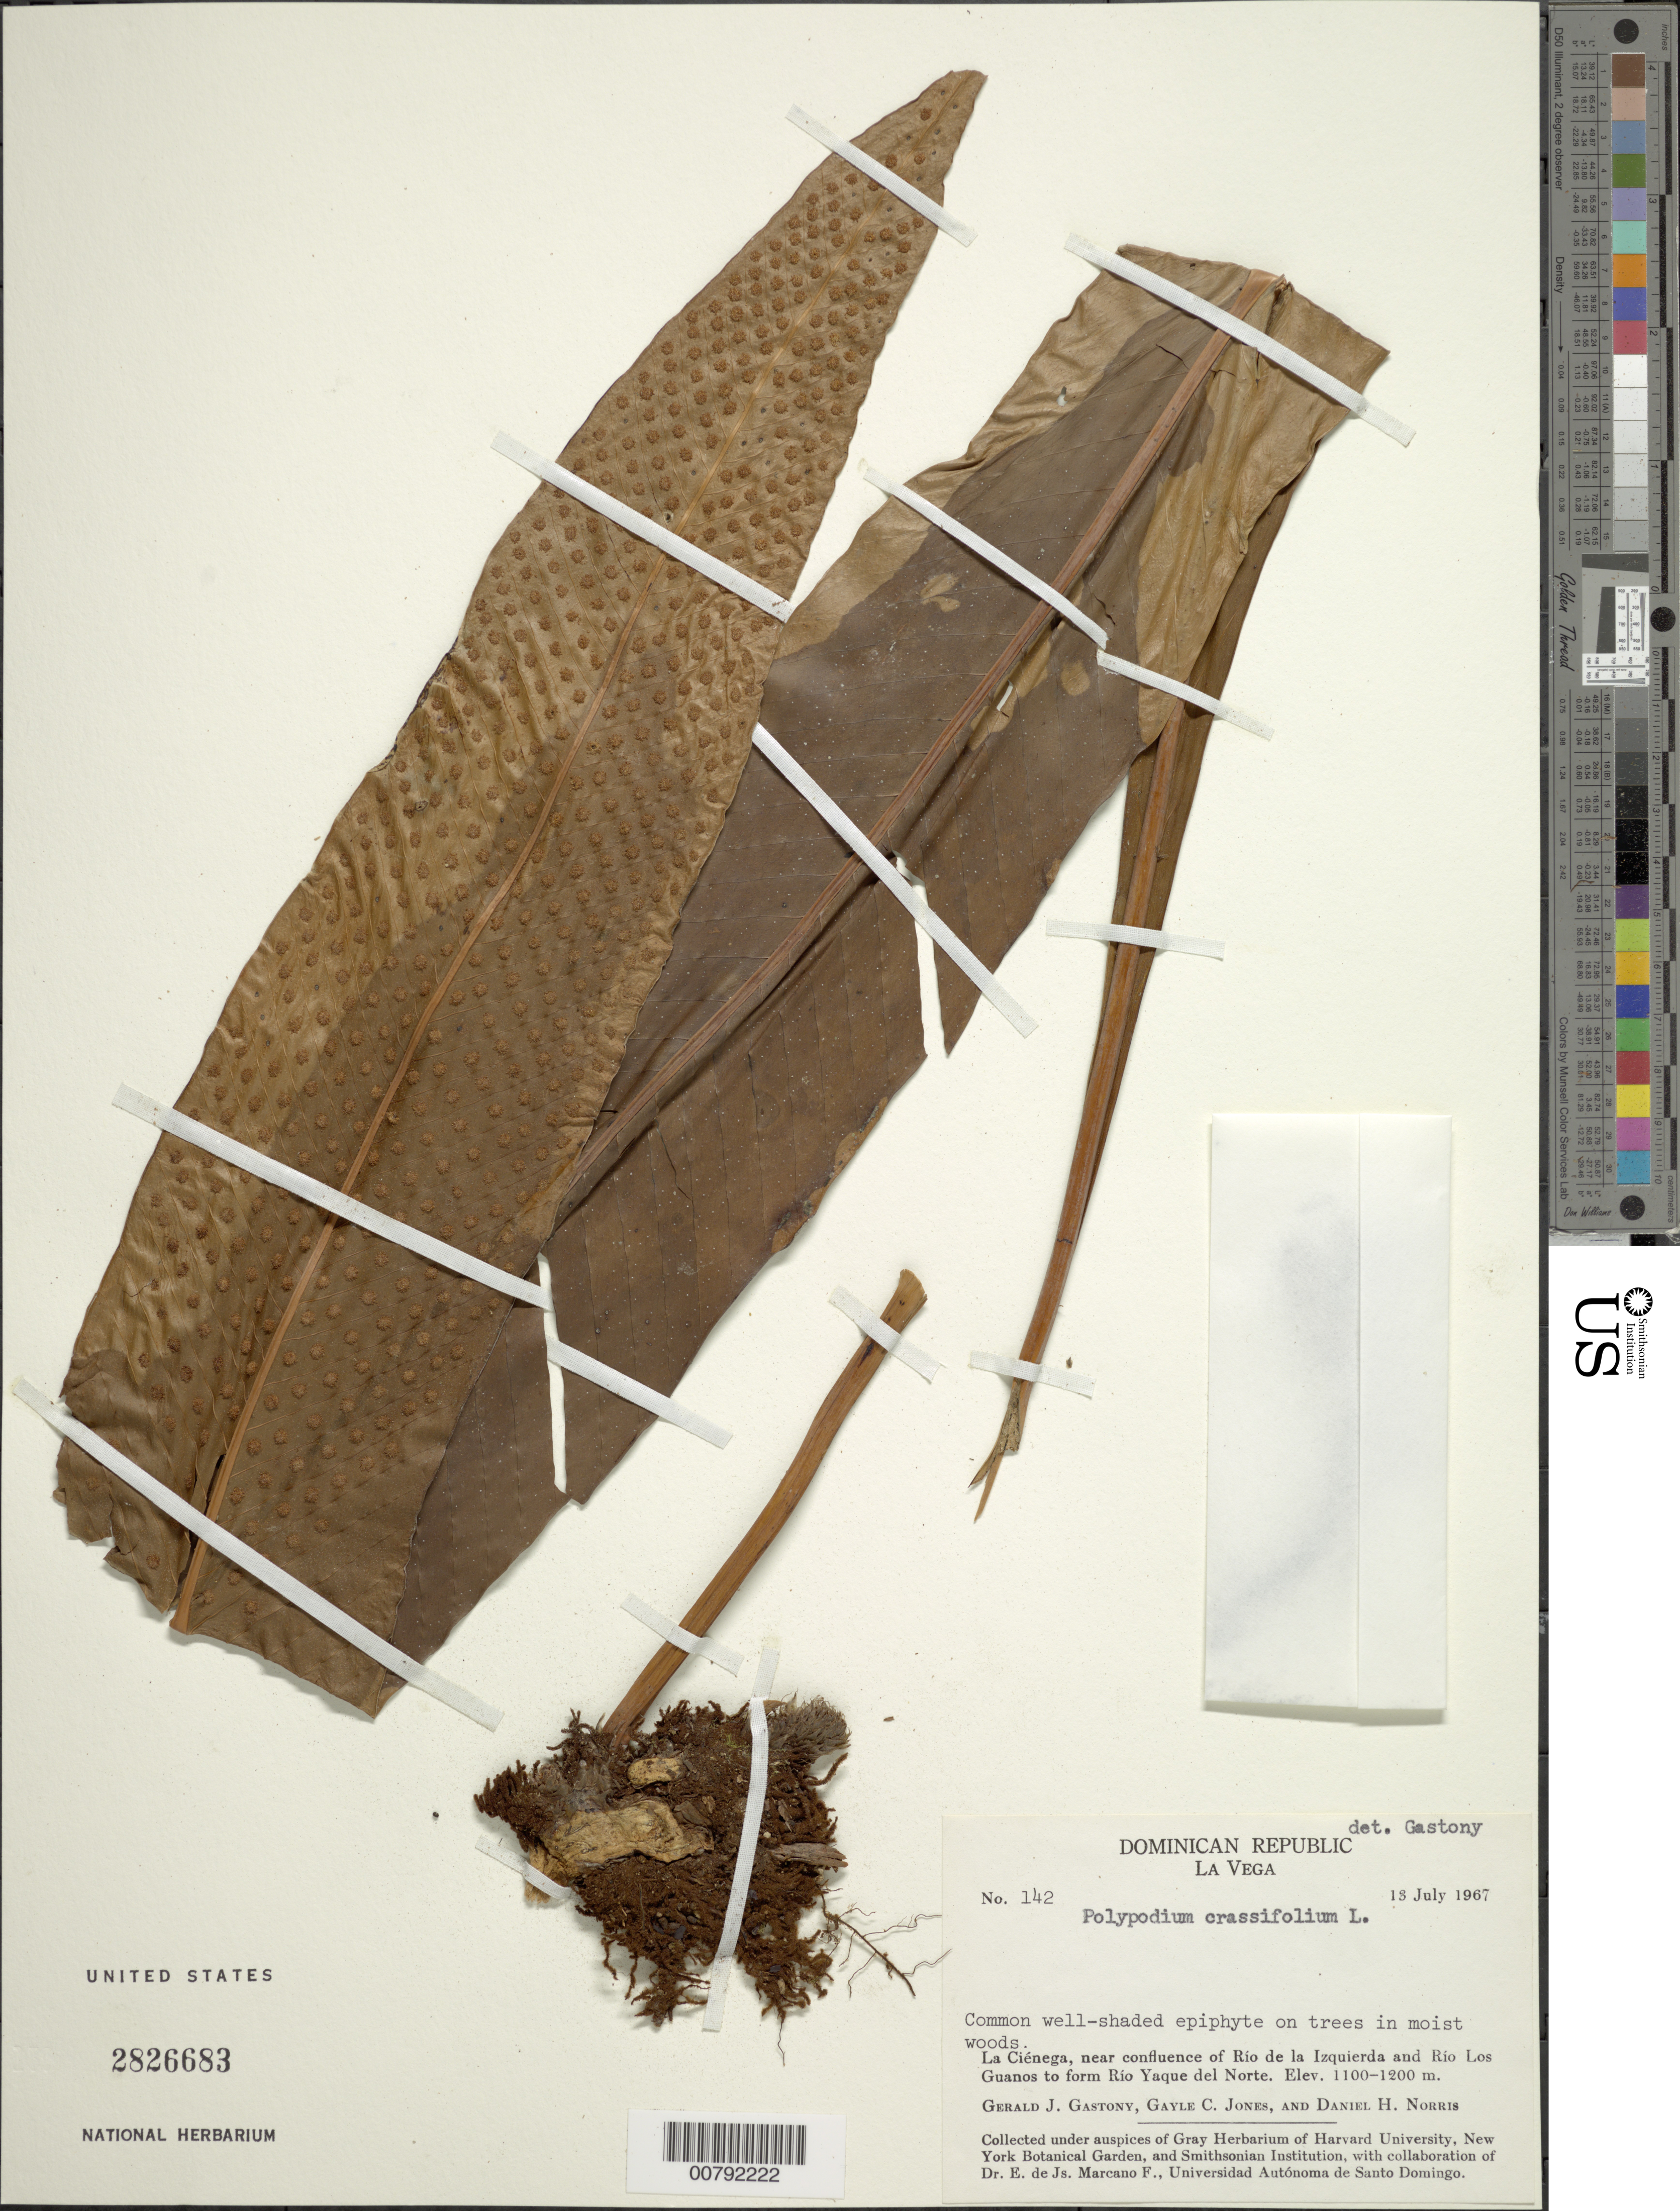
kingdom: Plantae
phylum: Tracheophyta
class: Polypodiopsida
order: Polypodiales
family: Polypodiaceae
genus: Niphidium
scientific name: Niphidium crassifolium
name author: (L.) Lellinger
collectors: G. Gastony, G. C. Jones & D. H. Norris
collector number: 142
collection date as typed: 13 Jul 1967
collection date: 1967-07-13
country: Dominican Republic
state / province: La Vega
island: Hispaniola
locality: La Ciénega, near confluence of Río de la Izquierda and Río Los Guanos to form Río Yaque del Norte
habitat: Well-shaded, on trees in moist woods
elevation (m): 1100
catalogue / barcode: US 2826683